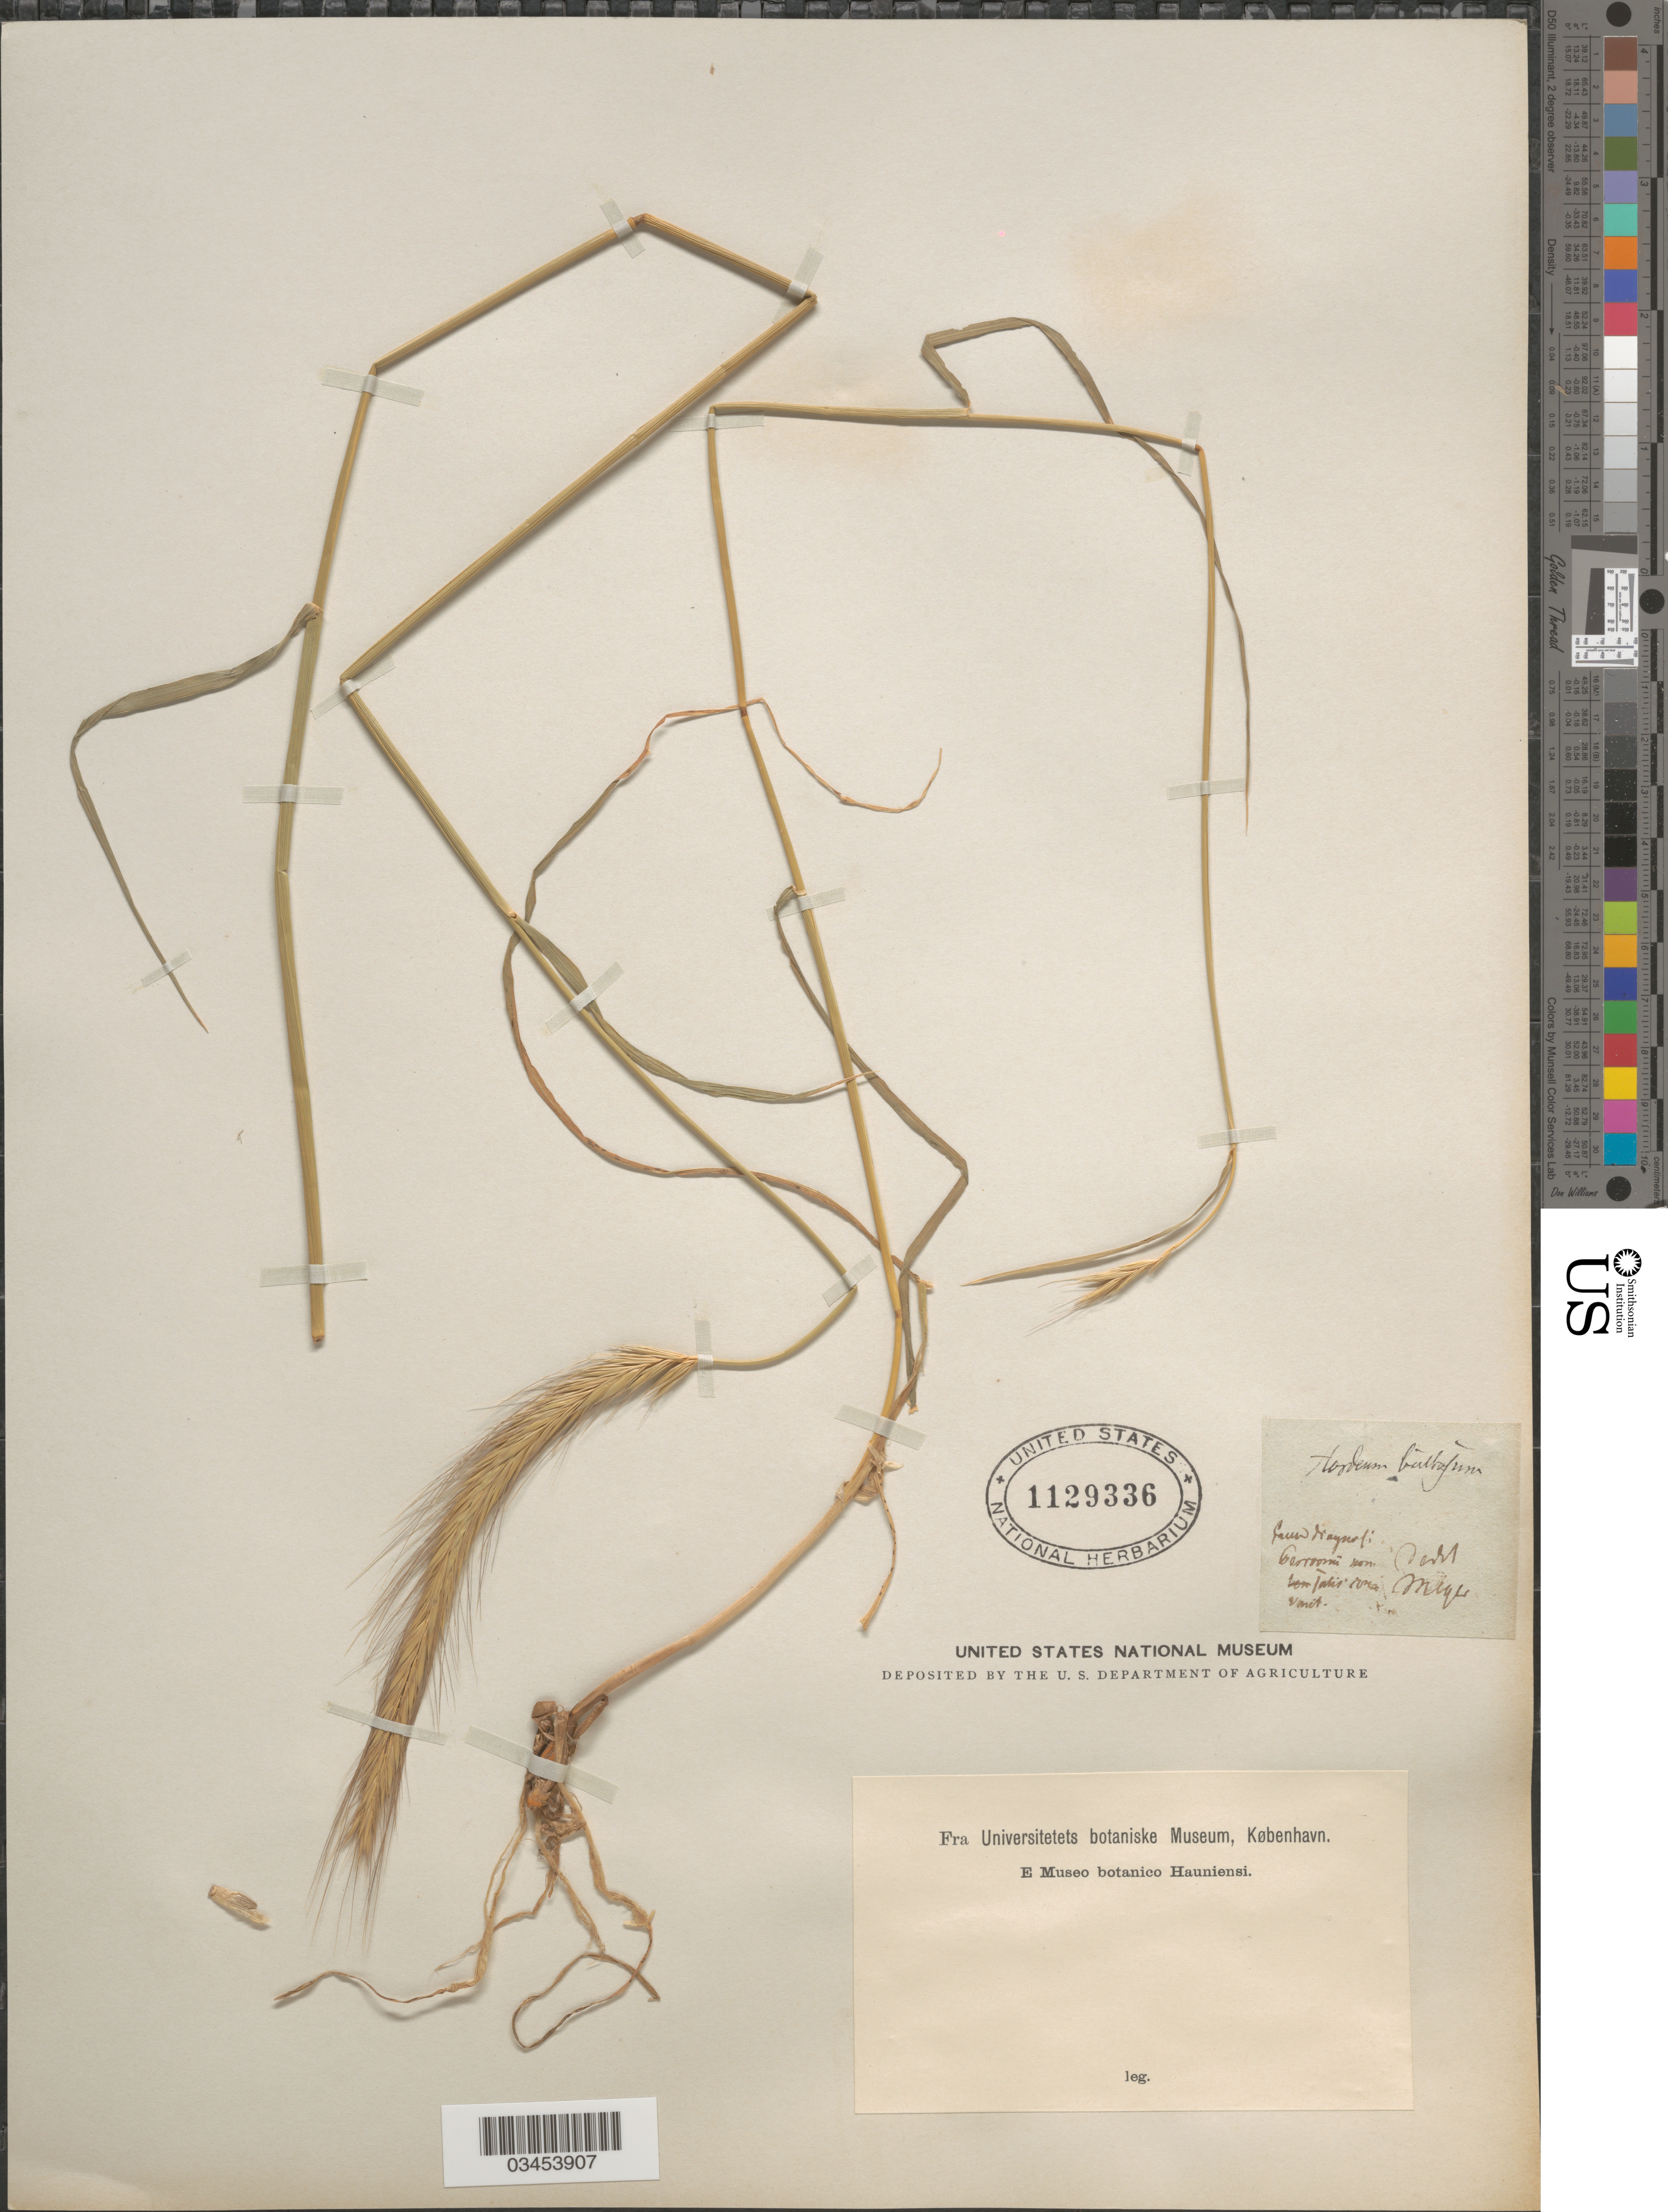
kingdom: Plantae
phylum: Tracheophyta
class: Liliopsida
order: Poales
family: Poaceae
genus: Hordeum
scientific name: Hordeum bulbosum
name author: L.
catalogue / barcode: US 1129336